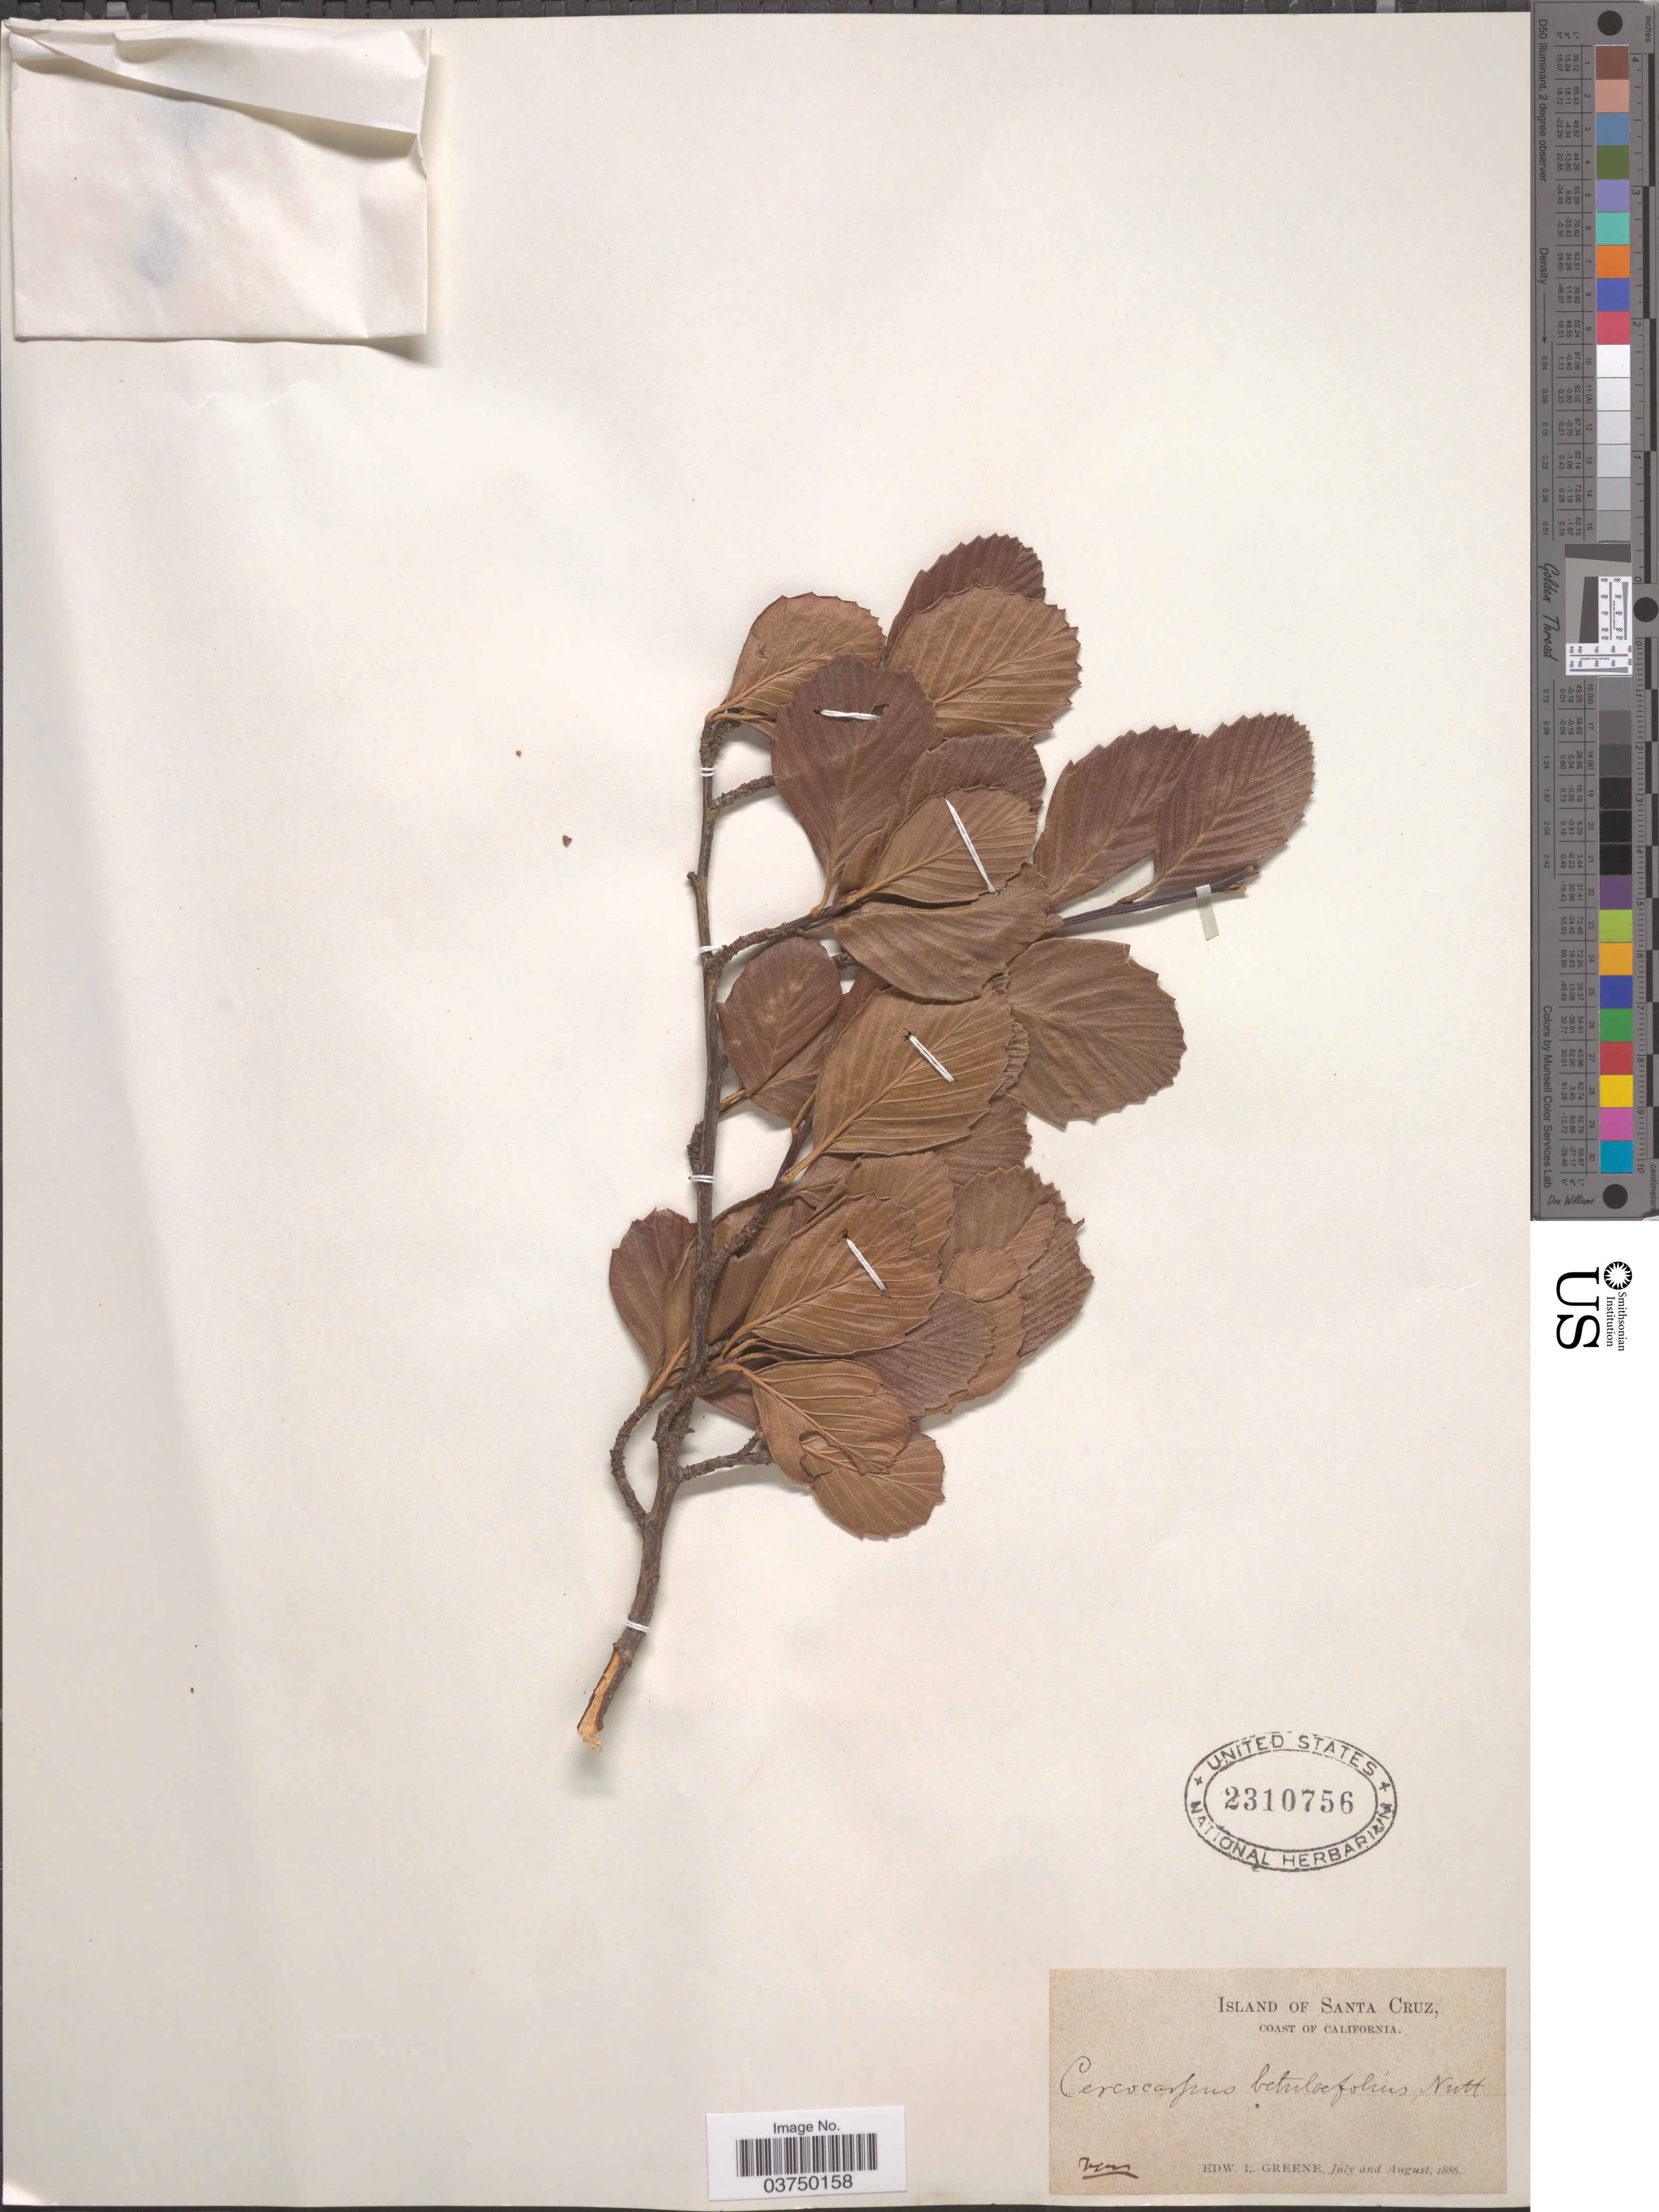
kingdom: Plantae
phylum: Tracheophyta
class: Magnoliopsida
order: Rosales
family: Rosaceae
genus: Cercocarpus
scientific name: Cercocarpus montanus var. blancheae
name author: (C.K. Schneid.) F.L. Martin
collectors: E. L. Greene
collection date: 1886-07/1886-08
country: United States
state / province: California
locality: Island of Santa Cruz, Coast of California.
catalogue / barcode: US 2310756